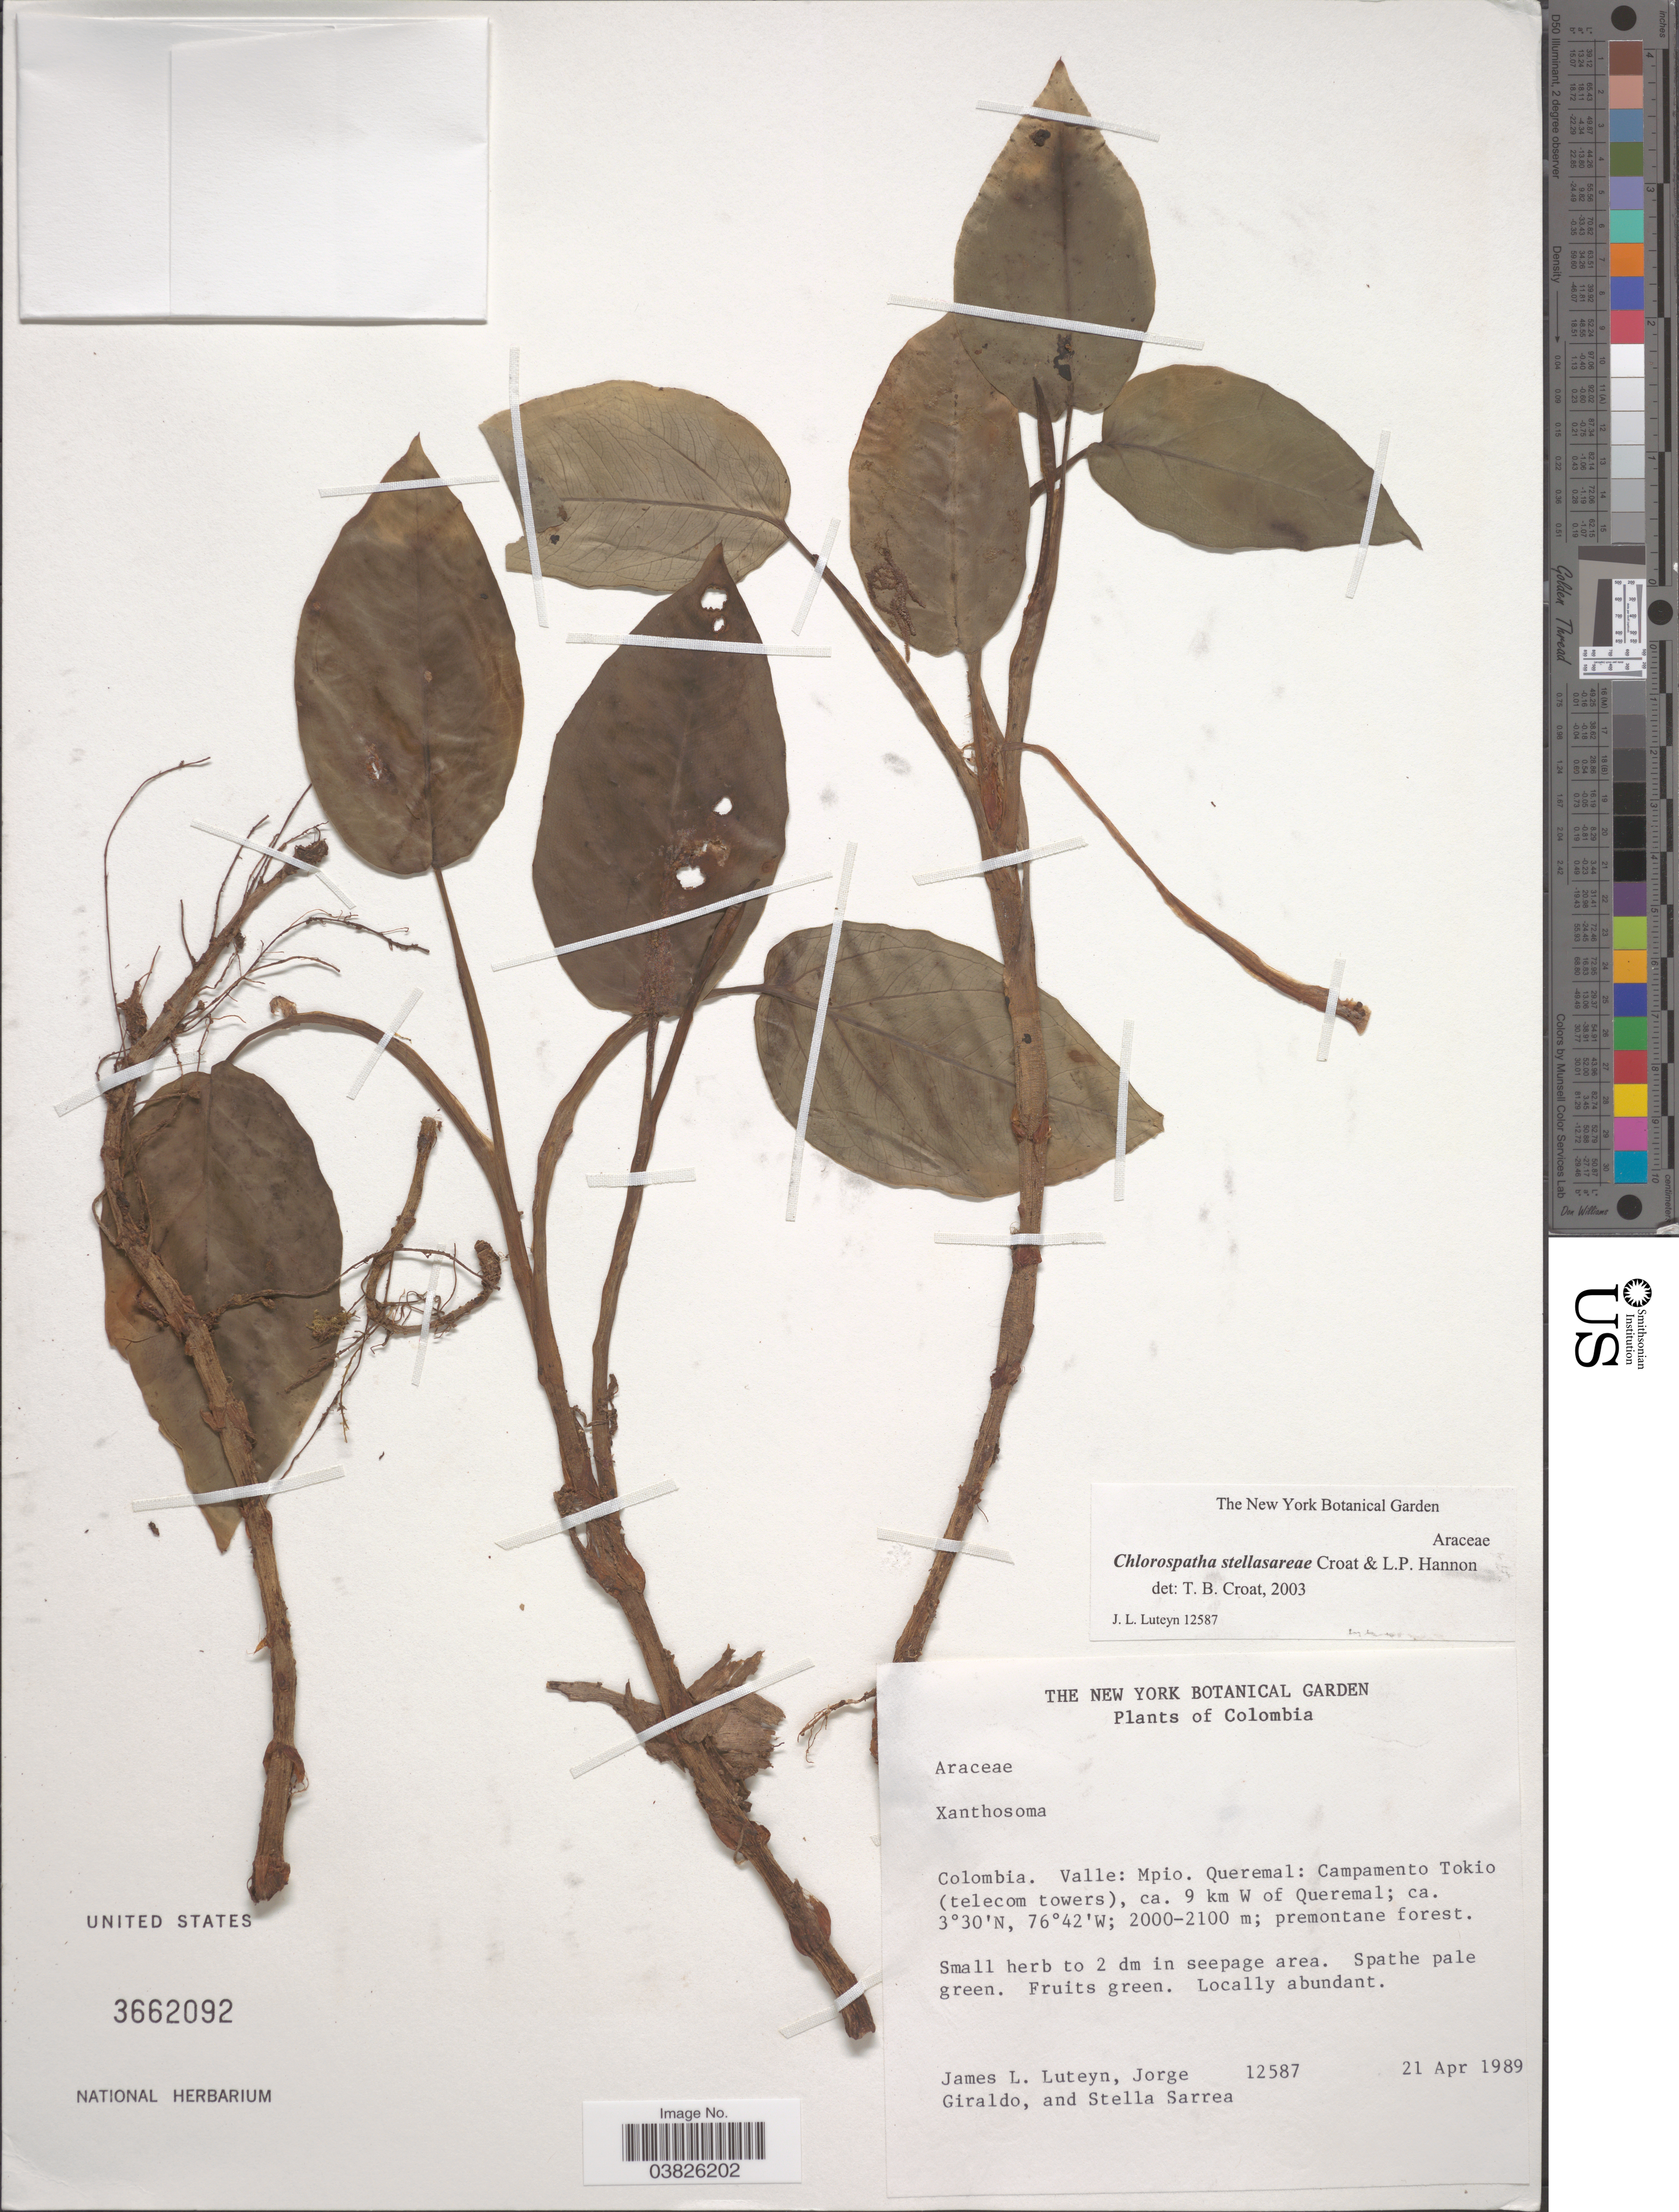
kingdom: Plantae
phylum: Tracheophyta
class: Liliopsida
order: Alismatales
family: Araceae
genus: Chlorospatha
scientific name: Chlorospatha stellasareae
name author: Croat & L.P. Hannon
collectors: J. L. Luteyn, J. Giraldo & S. Sarrea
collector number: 12587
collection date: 1989-04-21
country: Colombia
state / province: Valle del Cauca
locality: Valle: Mpio. Queremal: Campamento Tokio (telecom towers), ca. 9 km W of Queremal.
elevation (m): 2000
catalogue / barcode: US 3662092